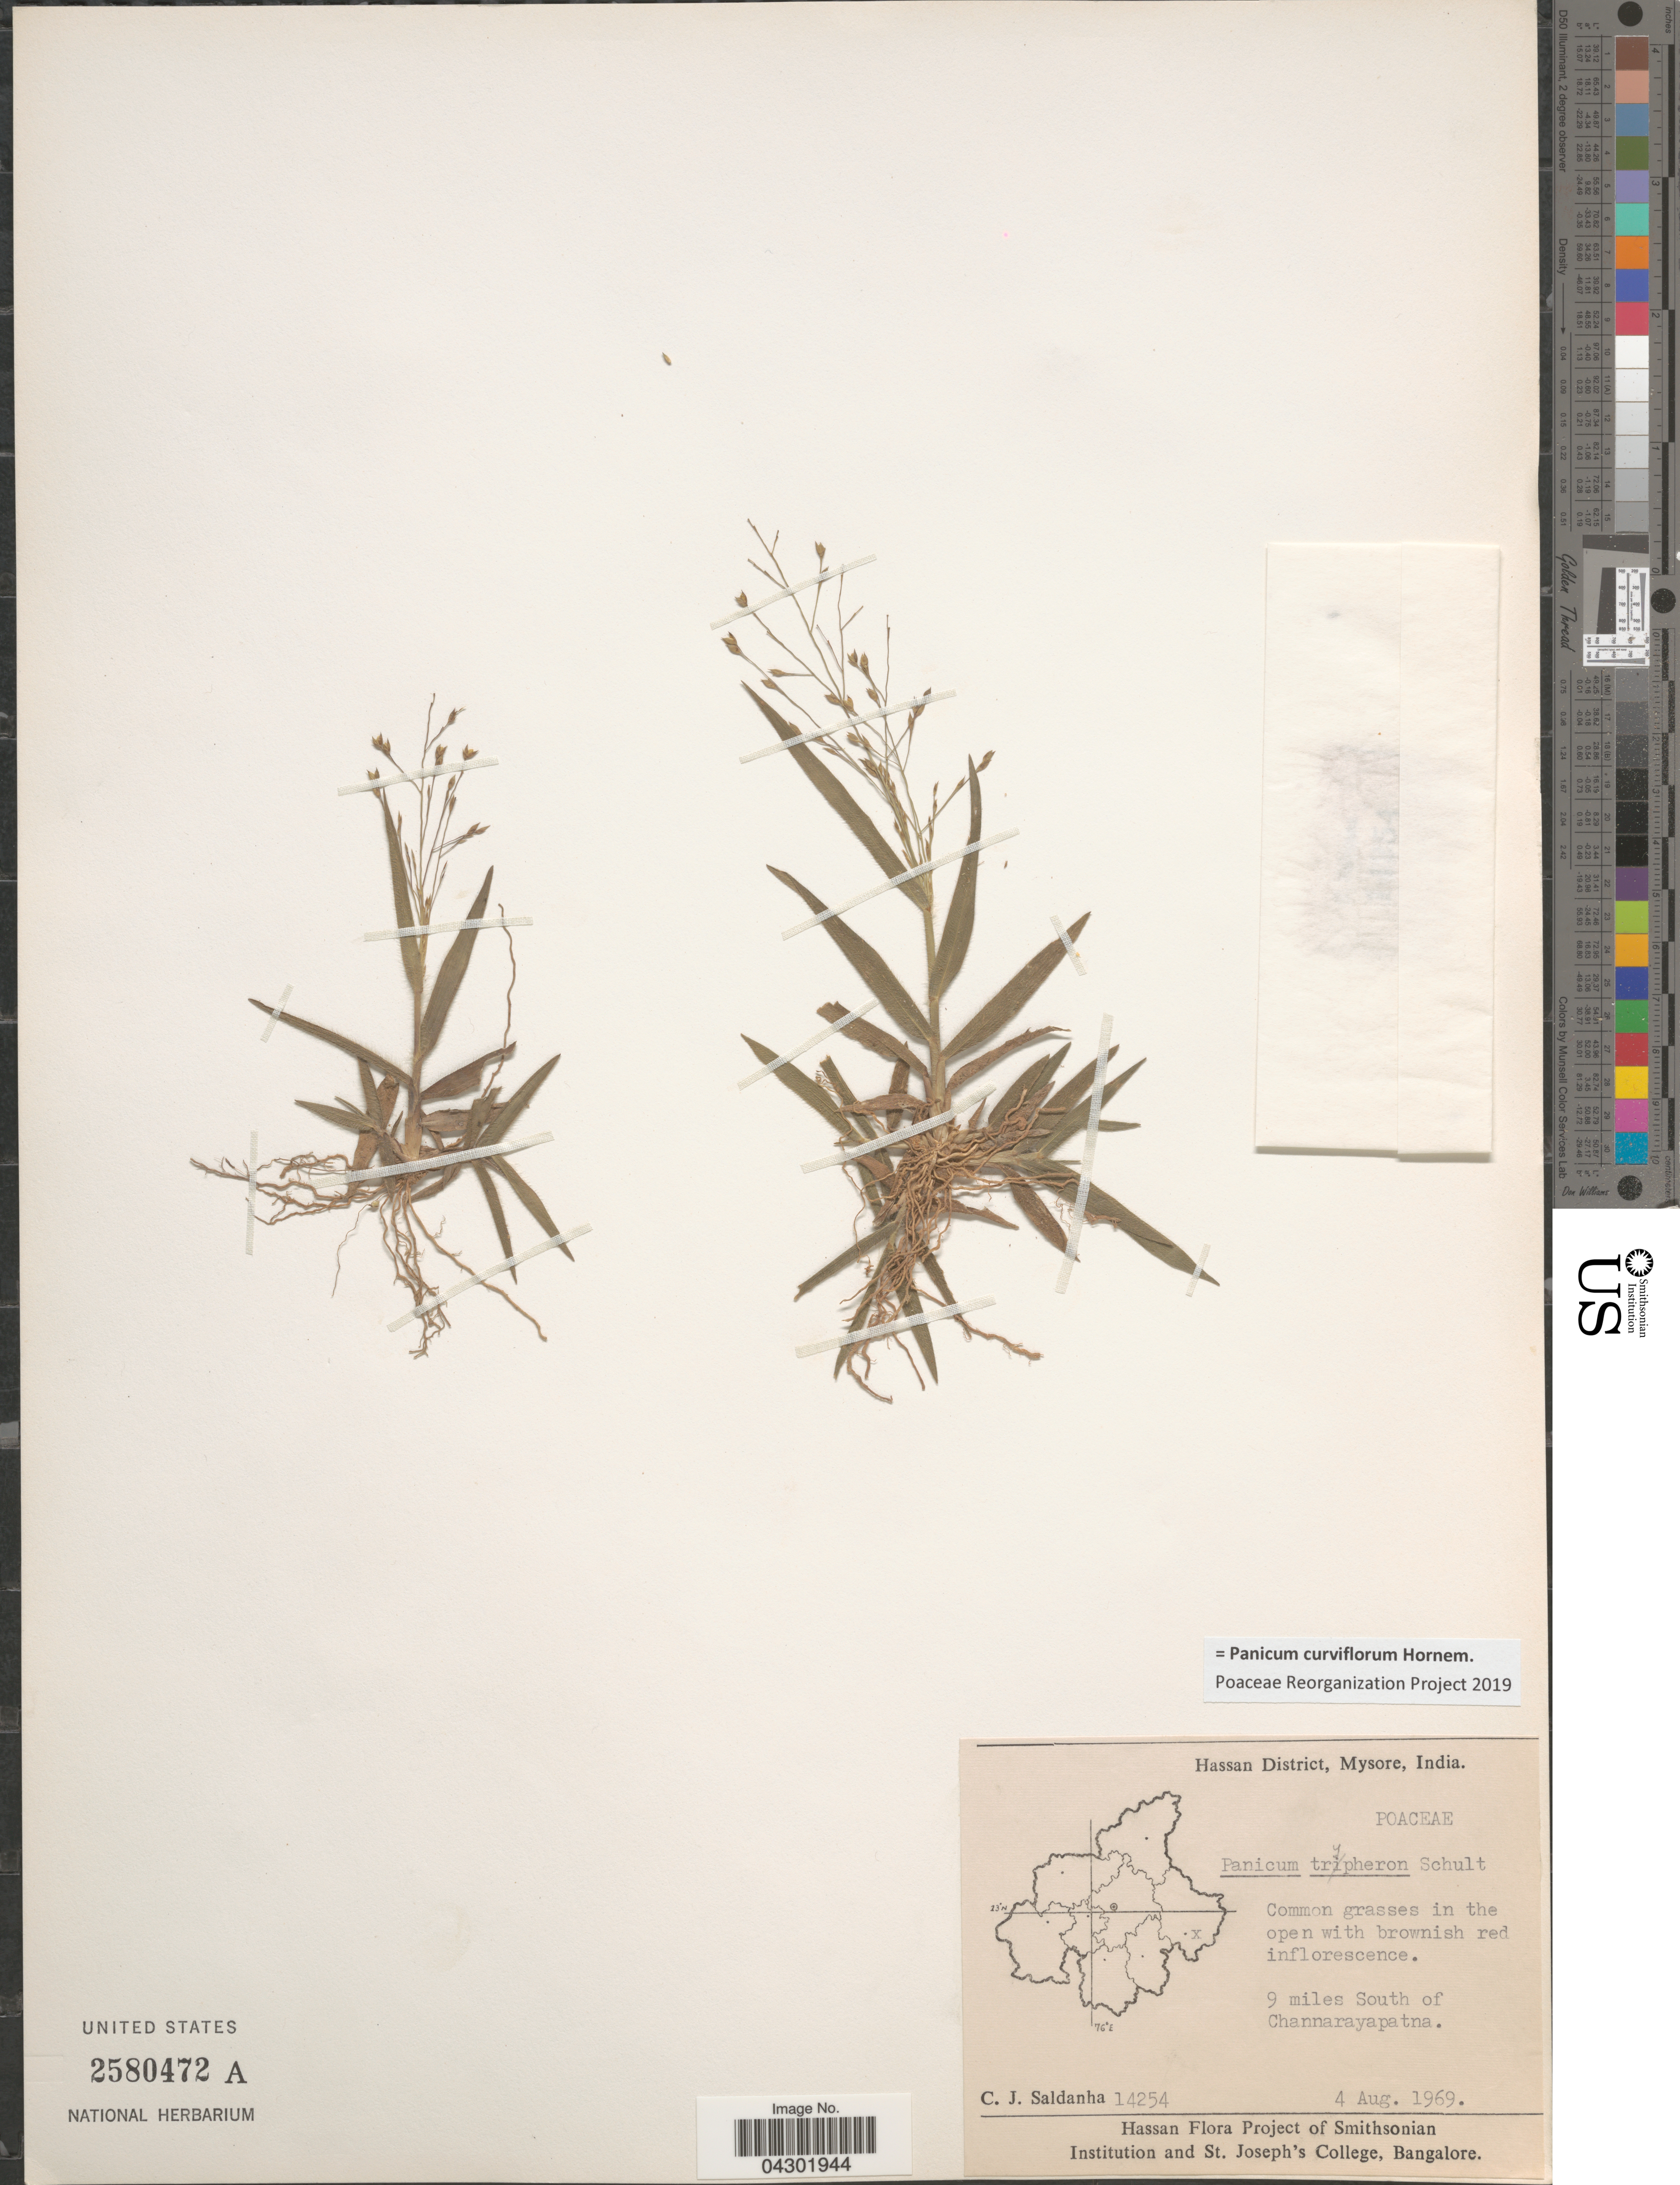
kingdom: Plantae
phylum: Tracheophyta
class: Liliopsida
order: Poales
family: Poaceae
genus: Panicum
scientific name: Panicum curviflorum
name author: Hornem.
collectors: C. J. Saldanha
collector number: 14254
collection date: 1969-08-04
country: India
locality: Hassan District, Mysore. 9 miles South of Channarayapatna.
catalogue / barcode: US 2580472A